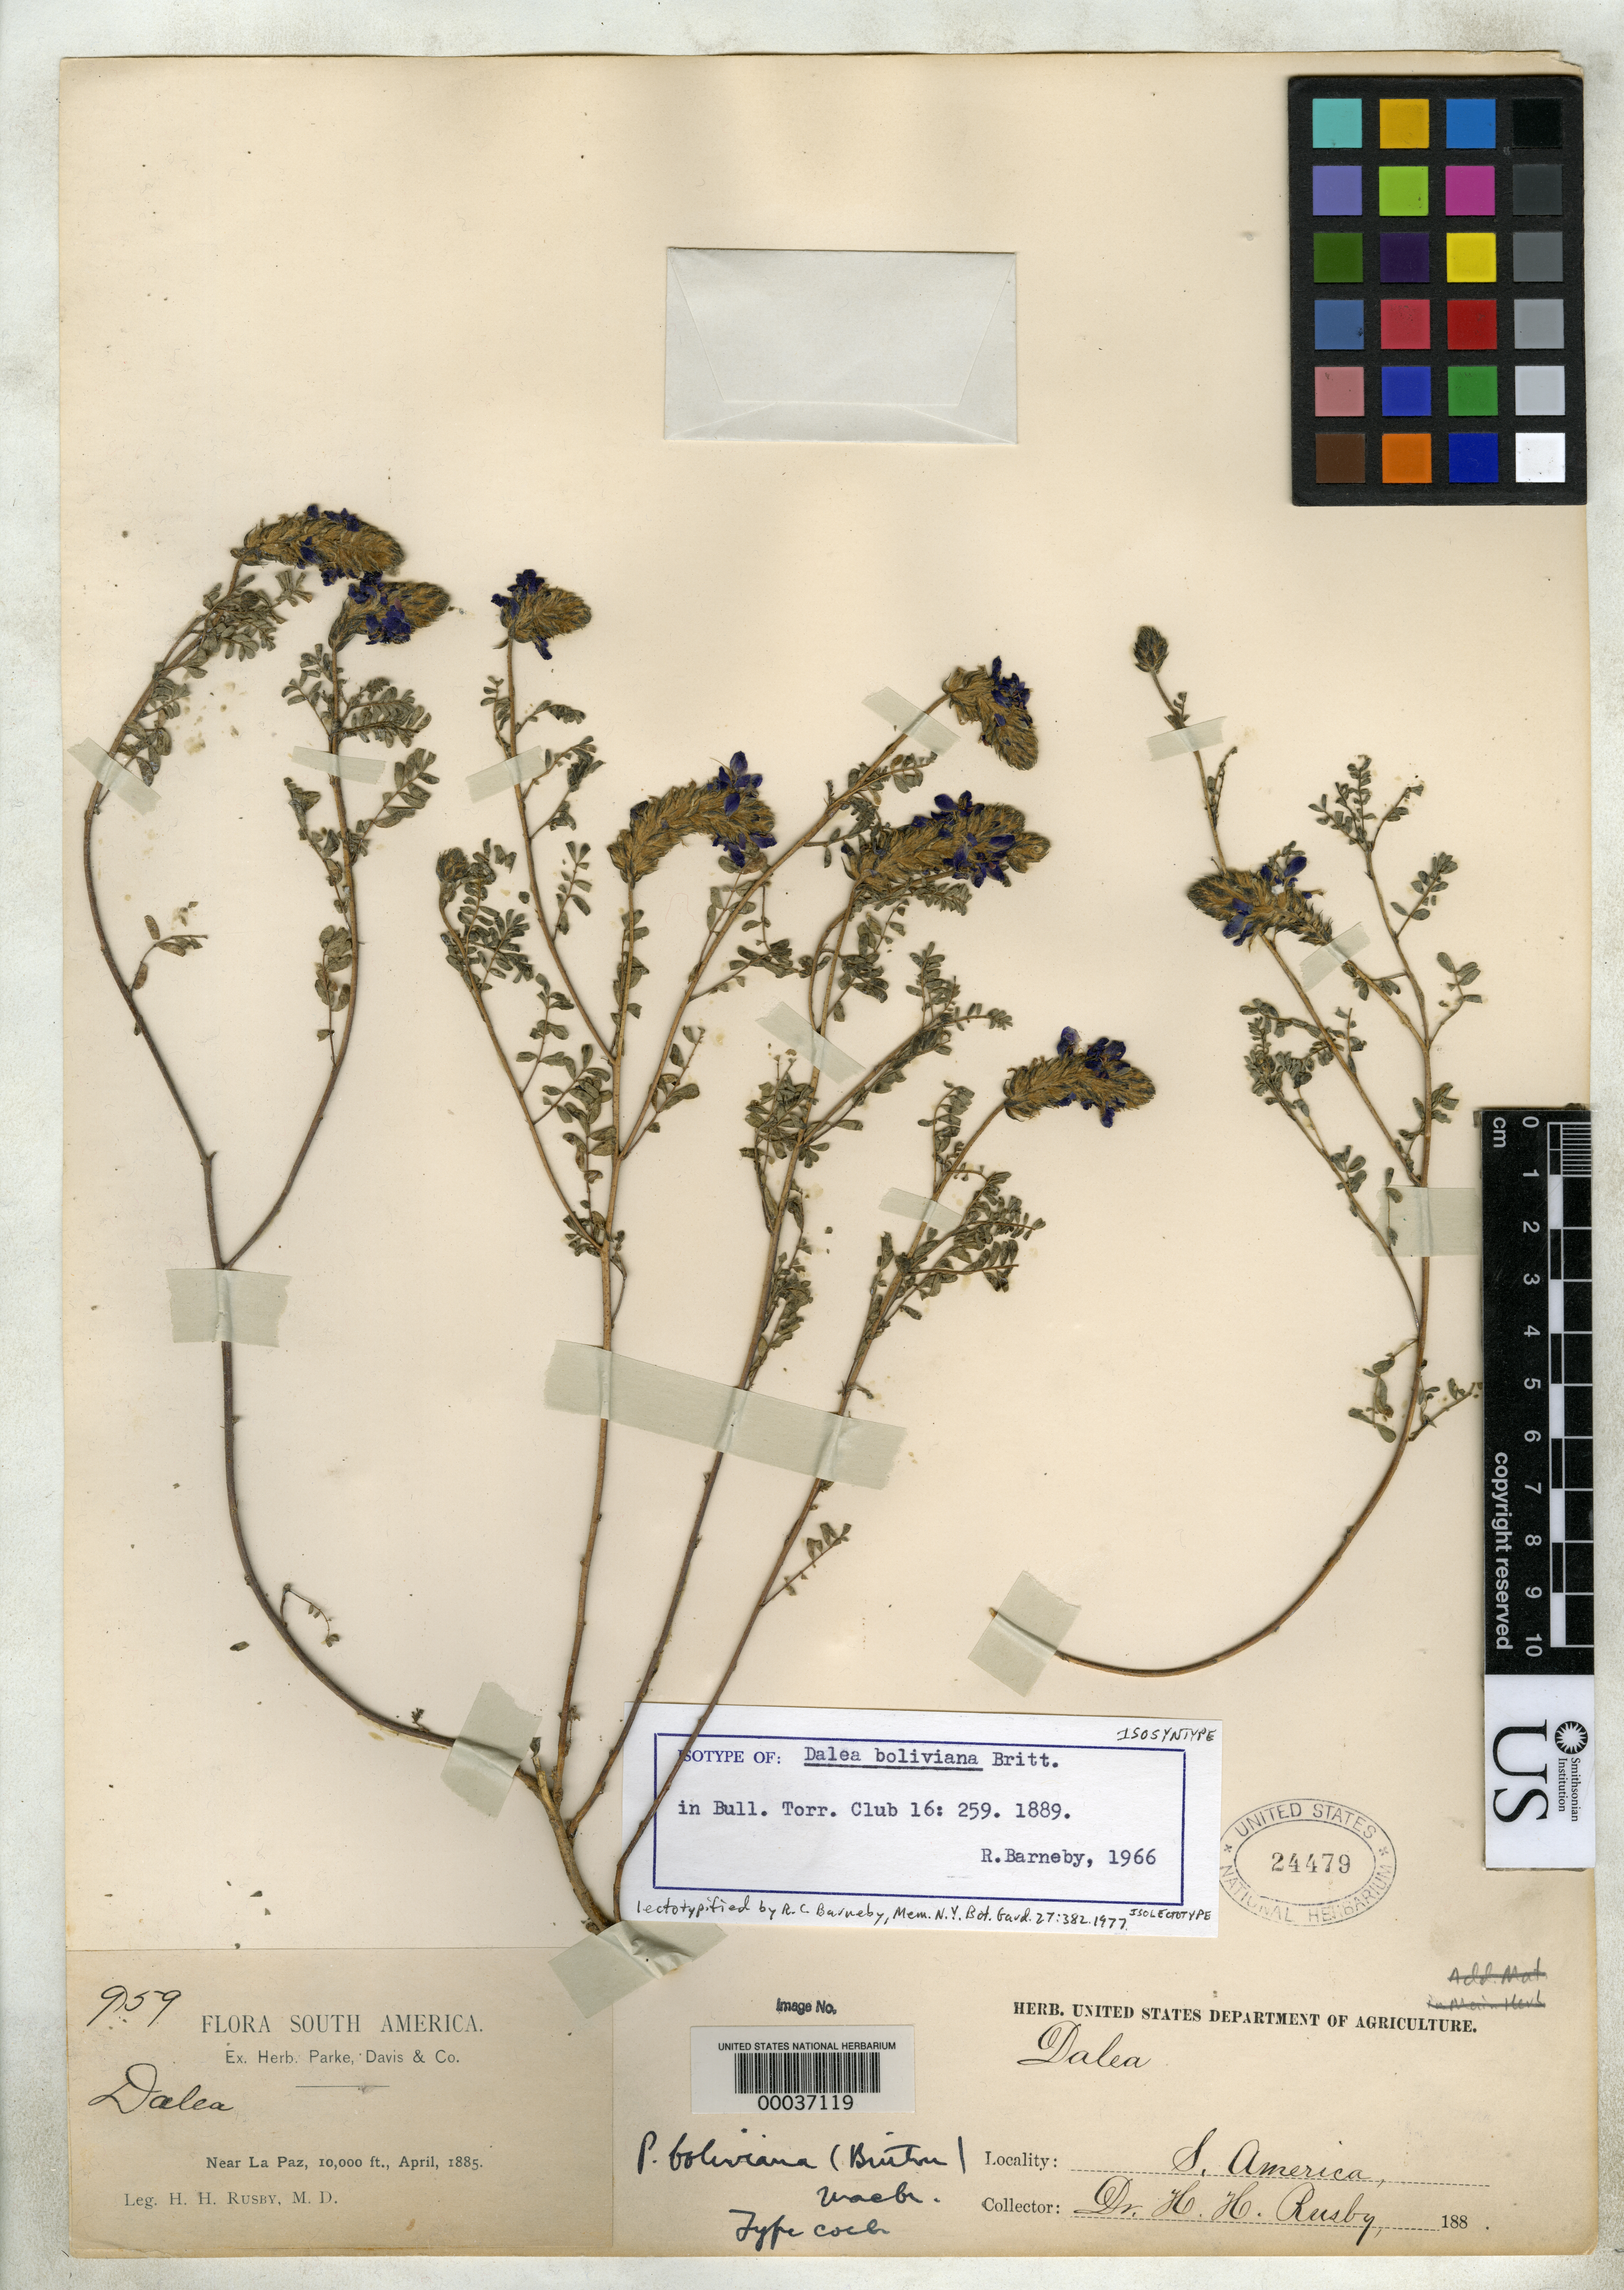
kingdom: Plantae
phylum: Tracheophyta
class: Magnoliopsida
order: Fabales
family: Fabaceae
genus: Dalea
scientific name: Dalea boliviana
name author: Britton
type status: Isolectotype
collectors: H. H. Rusby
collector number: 959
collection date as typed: Apr 1885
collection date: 1885-04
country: Bolivia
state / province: La Paz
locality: Near La Paz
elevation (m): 3048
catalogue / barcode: US 24479